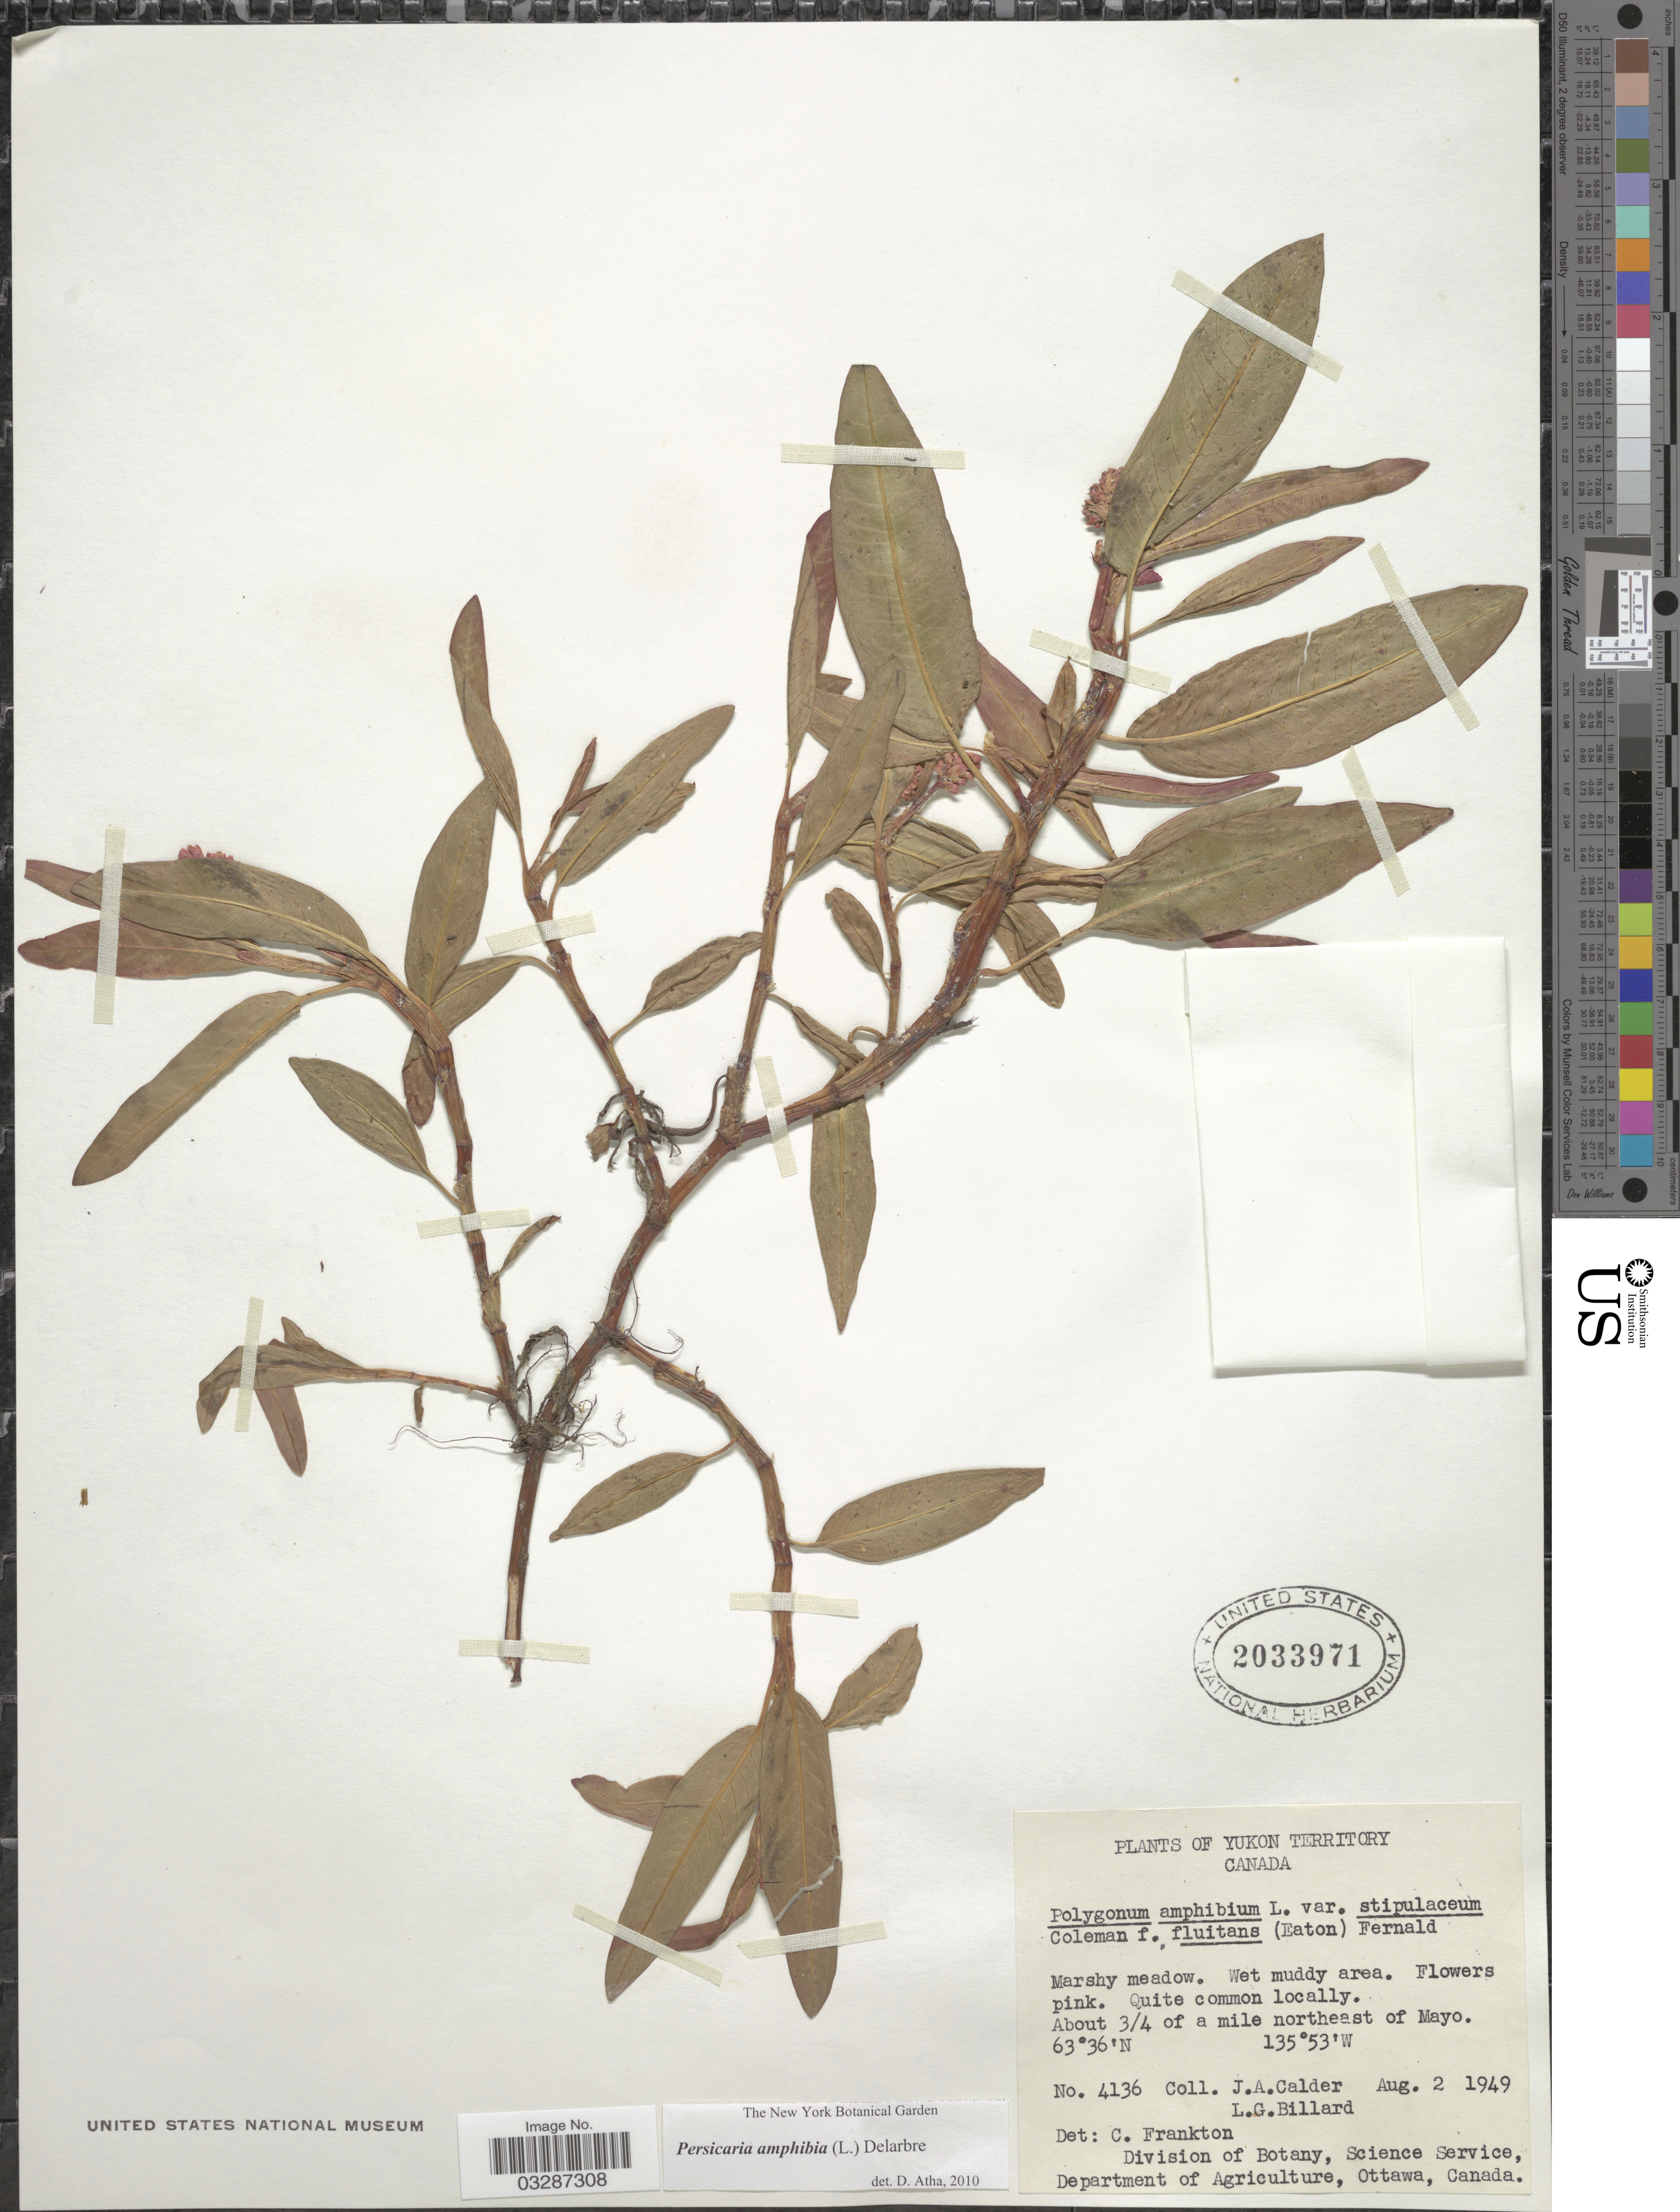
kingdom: Plantae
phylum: Tracheophyta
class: Magnoliopsida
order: Caryophyllales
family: Polygonaceae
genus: Persicaria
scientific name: Persicaria amphibia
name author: (L.) Delarbre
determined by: Atha, D. E.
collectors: J. A. Calder & L. Billard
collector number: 4136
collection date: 1949-08-02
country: Canada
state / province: Yukon Territory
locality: About ¾ of a mile northeast of Mayo.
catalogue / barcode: US 2033971